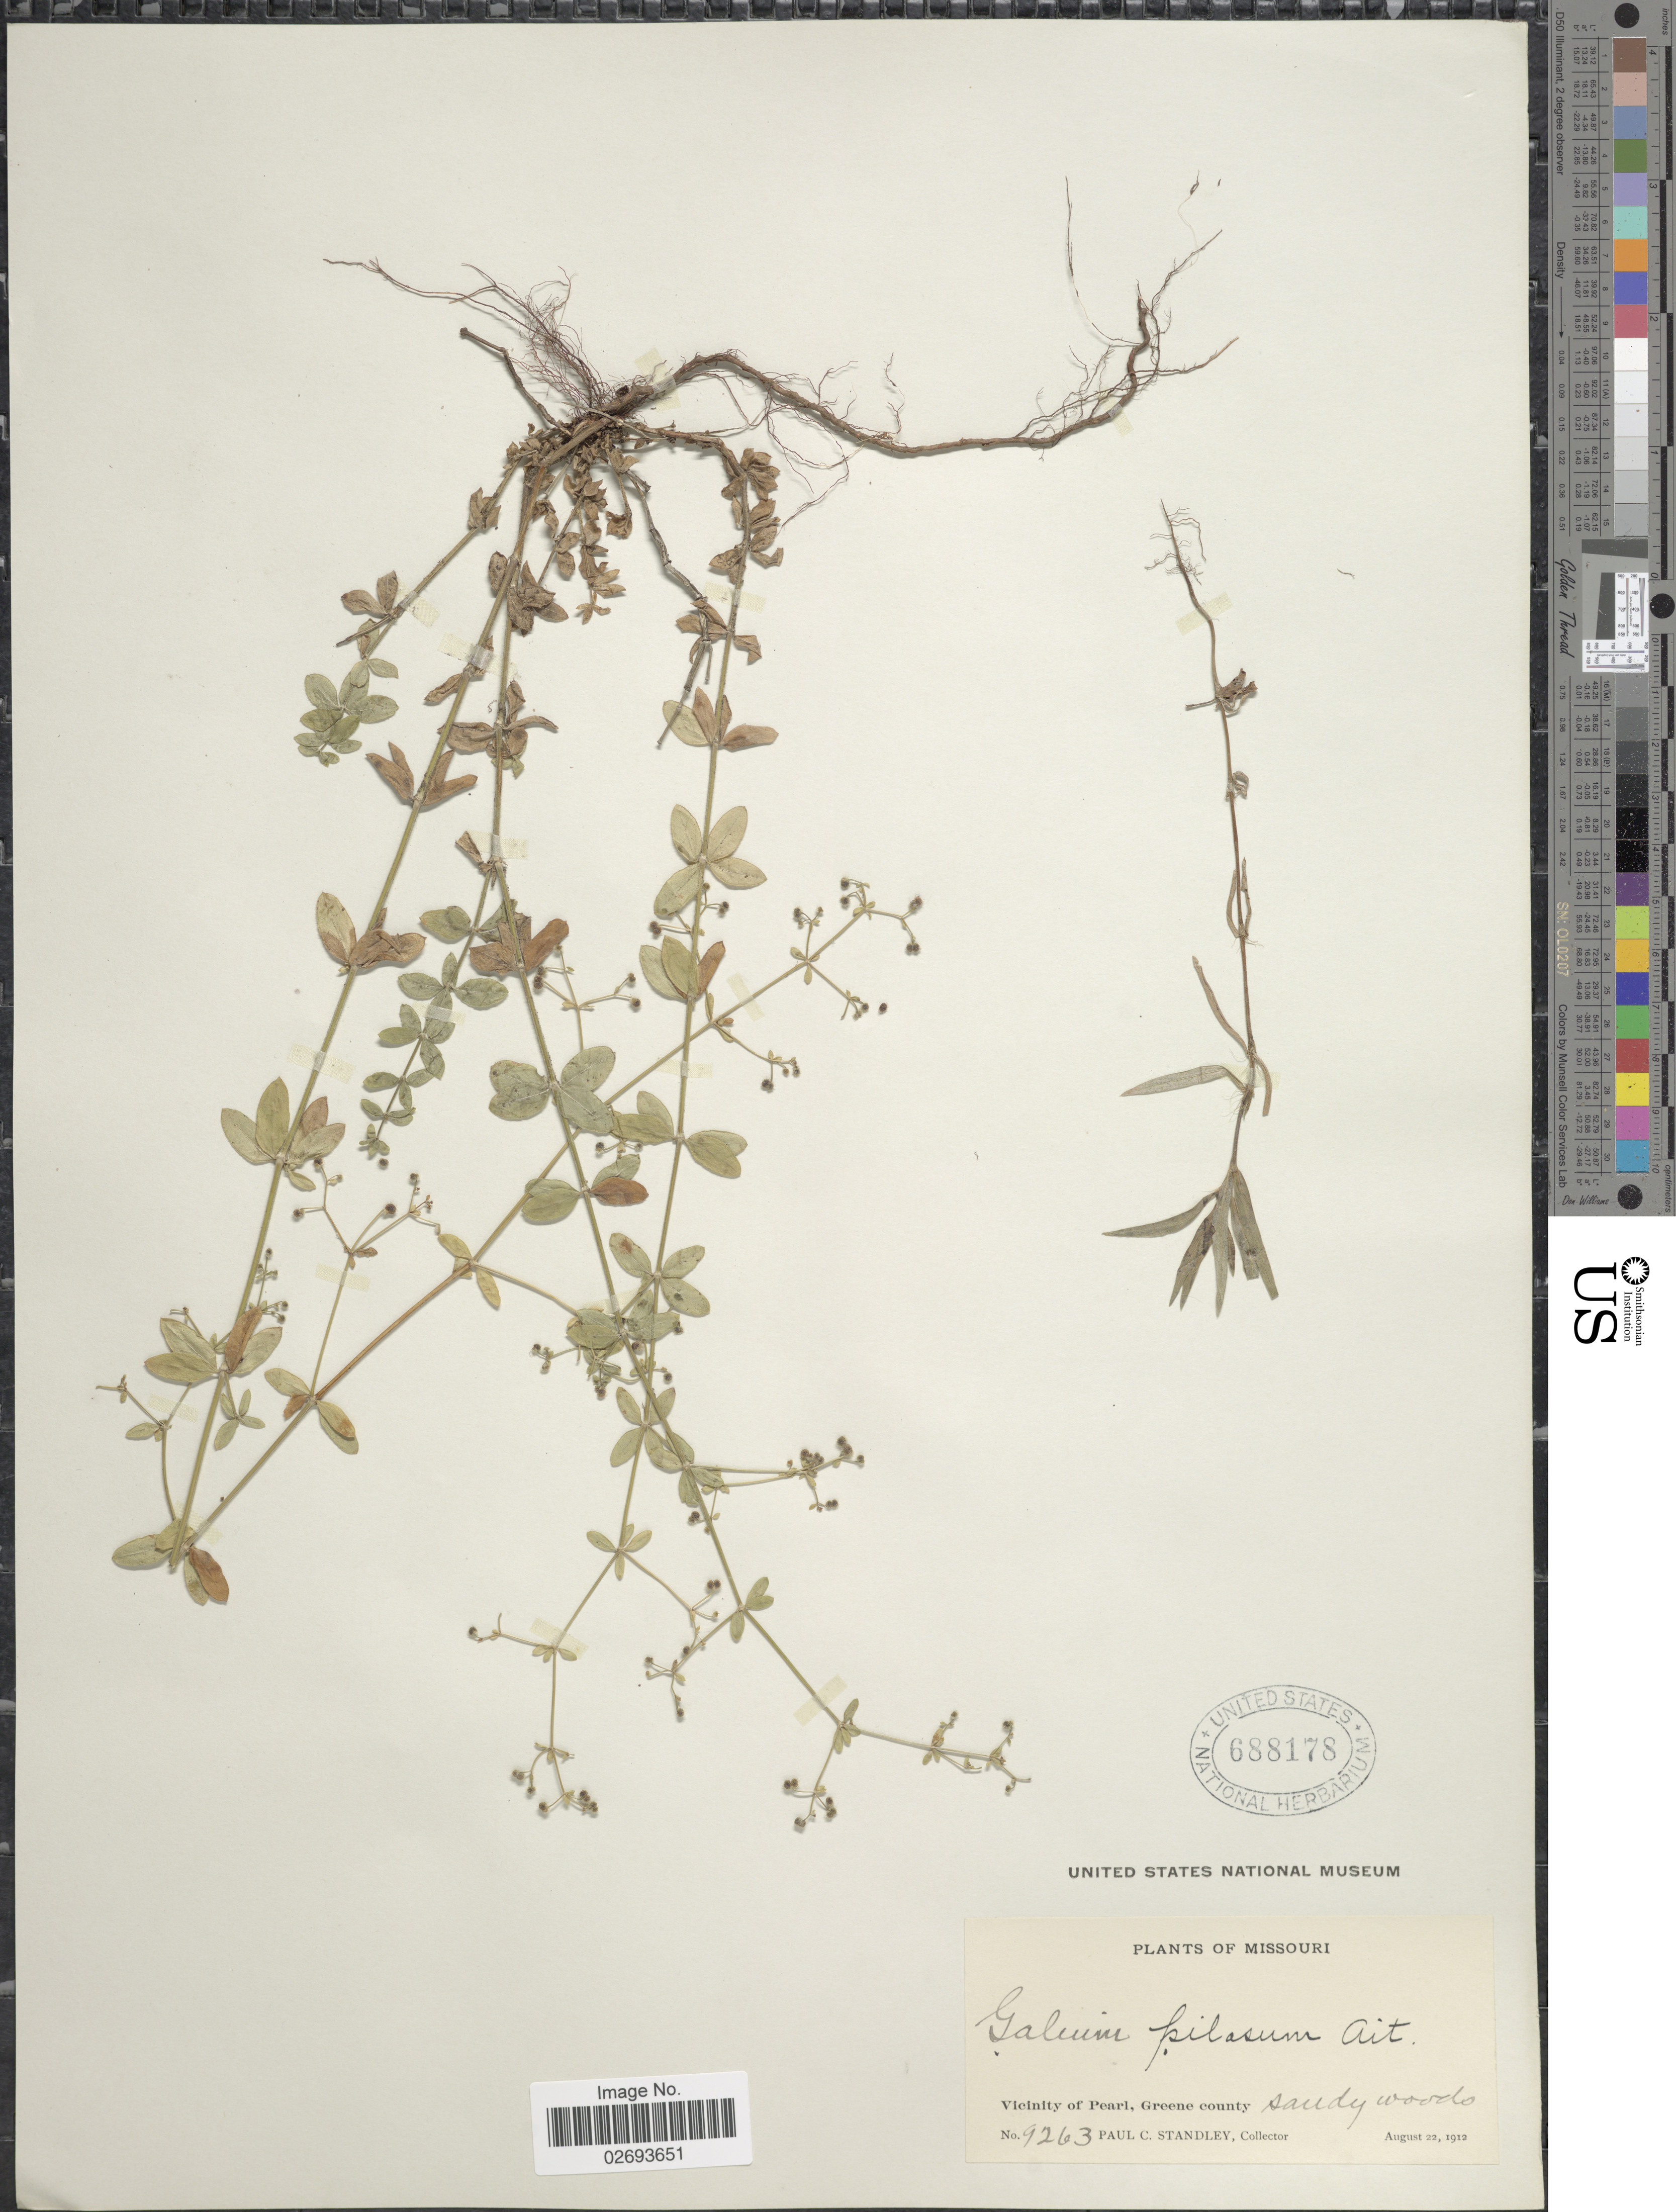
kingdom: Plantae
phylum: Tracheophyta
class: Magnoliopsida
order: Gentianales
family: Rubiaceae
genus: Galium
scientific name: Galium pilosum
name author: Aiton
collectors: P. C. Standley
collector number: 9263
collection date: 1912-08-22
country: United States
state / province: Missouri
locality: Vicinity of Pearl, Greene County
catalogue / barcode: US 688178